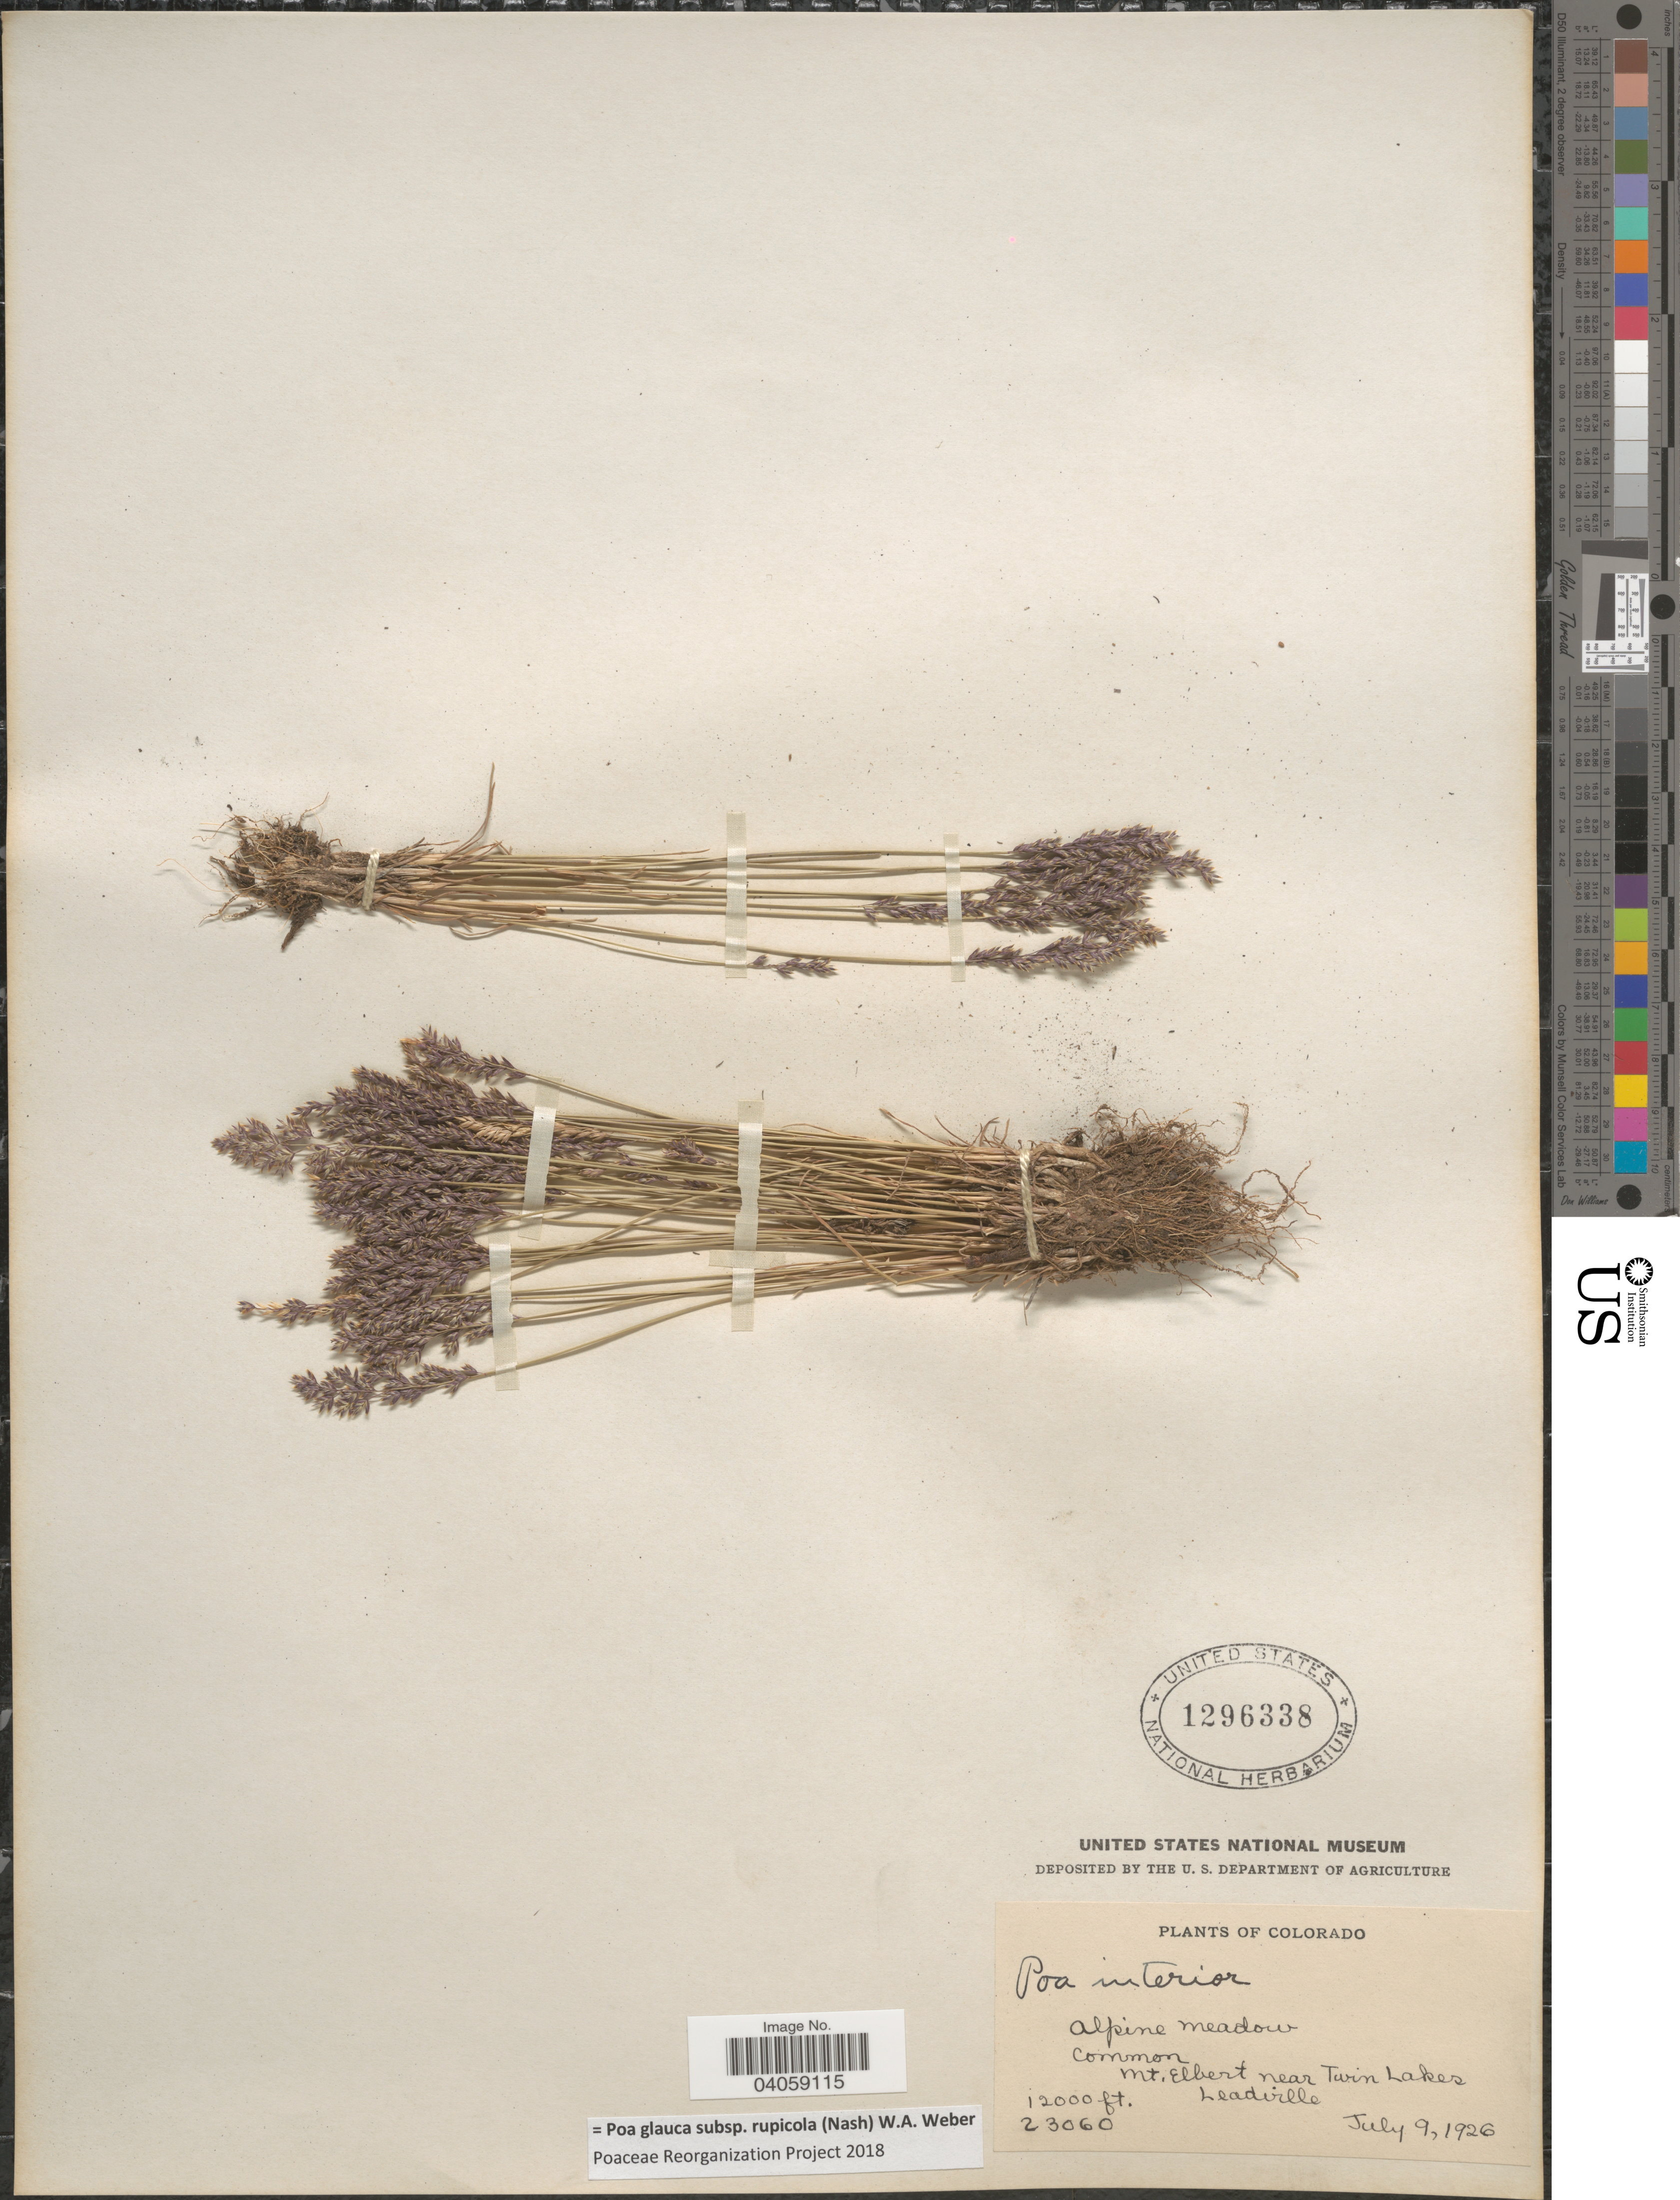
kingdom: Plantae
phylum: Tracheophyta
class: Liliopsida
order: Poales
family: Poaceae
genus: Poa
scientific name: Poa glauca subsp. rupicola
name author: (Nash) W.A. Weber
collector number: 23060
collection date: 1926-07-09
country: United States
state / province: Colorado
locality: Alpine meadow. Mt. Elbert near Twin Lakes. Leadville.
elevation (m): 3658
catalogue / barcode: US 1296338